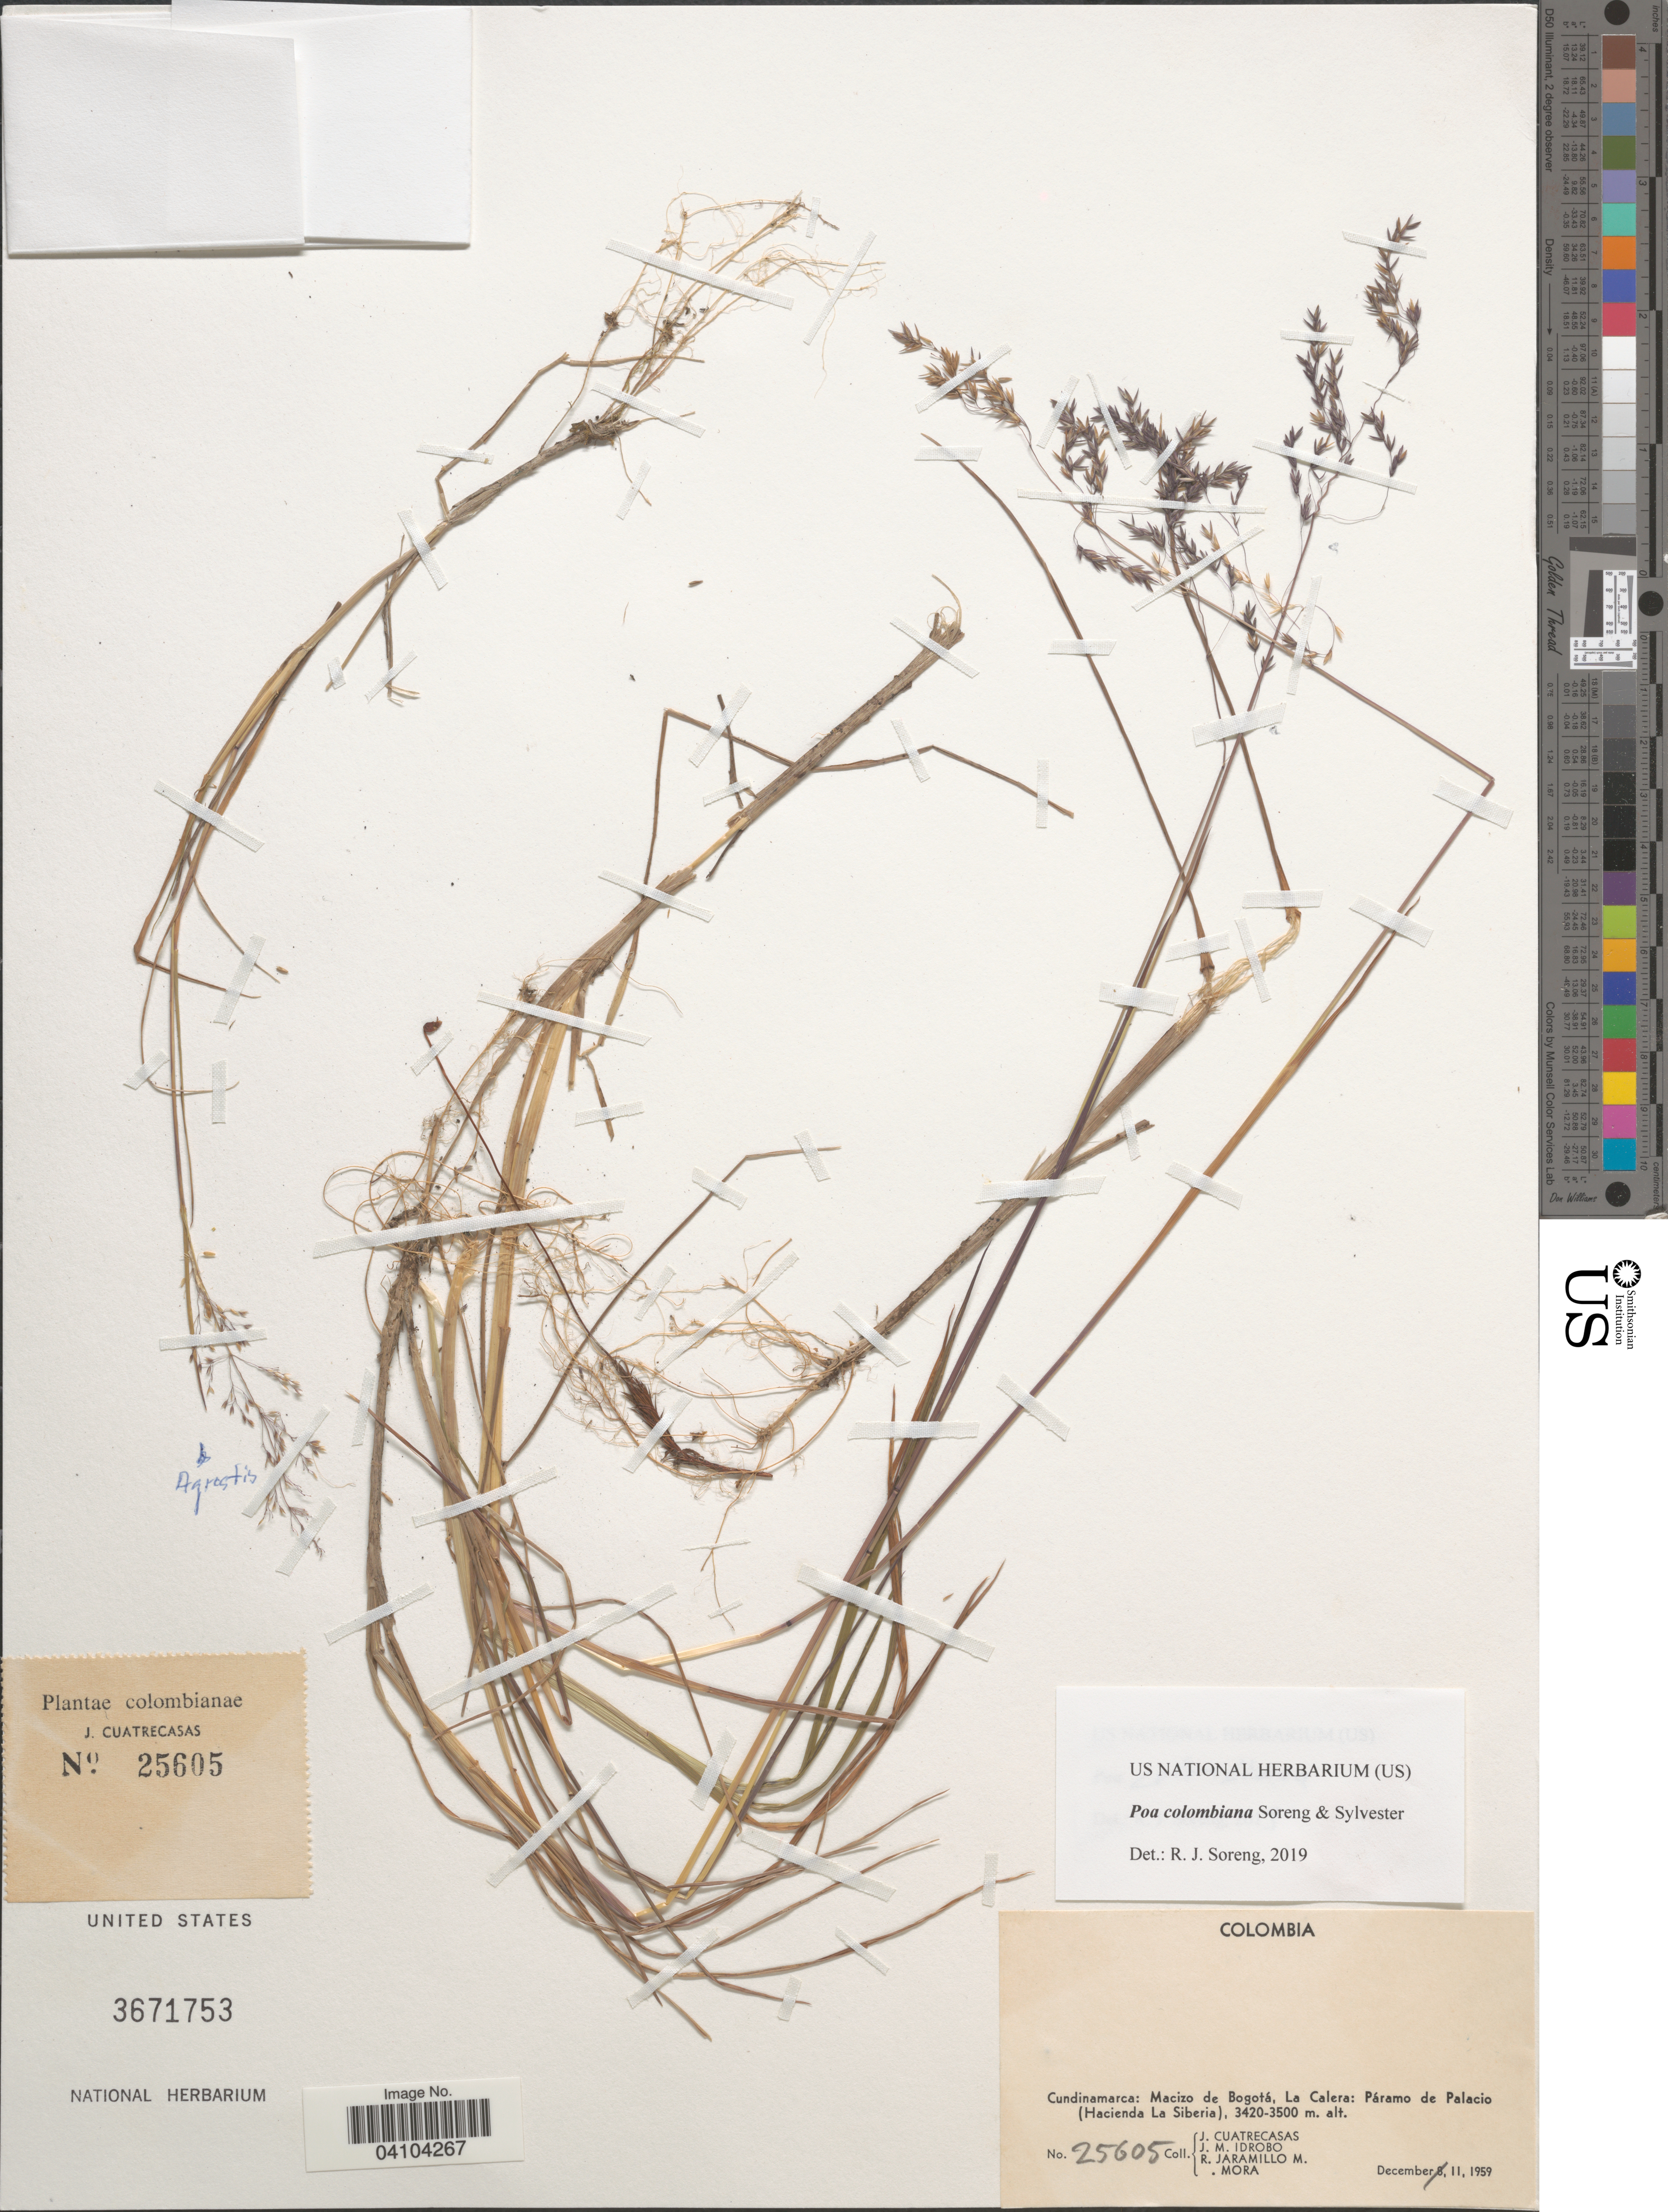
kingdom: Plantae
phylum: Tracheophyta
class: Liliopsida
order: Poales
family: Poaceae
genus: Poa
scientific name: Poa colombiana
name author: Soreng & Sylvester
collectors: J. Cuatrecasas, J. M. Idrobo, R. Jaramillo M. & Mora, --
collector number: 25605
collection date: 1959-12-11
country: Colombia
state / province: Cundinamarca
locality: Macizo de Bogotá, La Calera: Páramo de Palacio (Hacienda La Siberia).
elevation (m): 3420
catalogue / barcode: US 367153